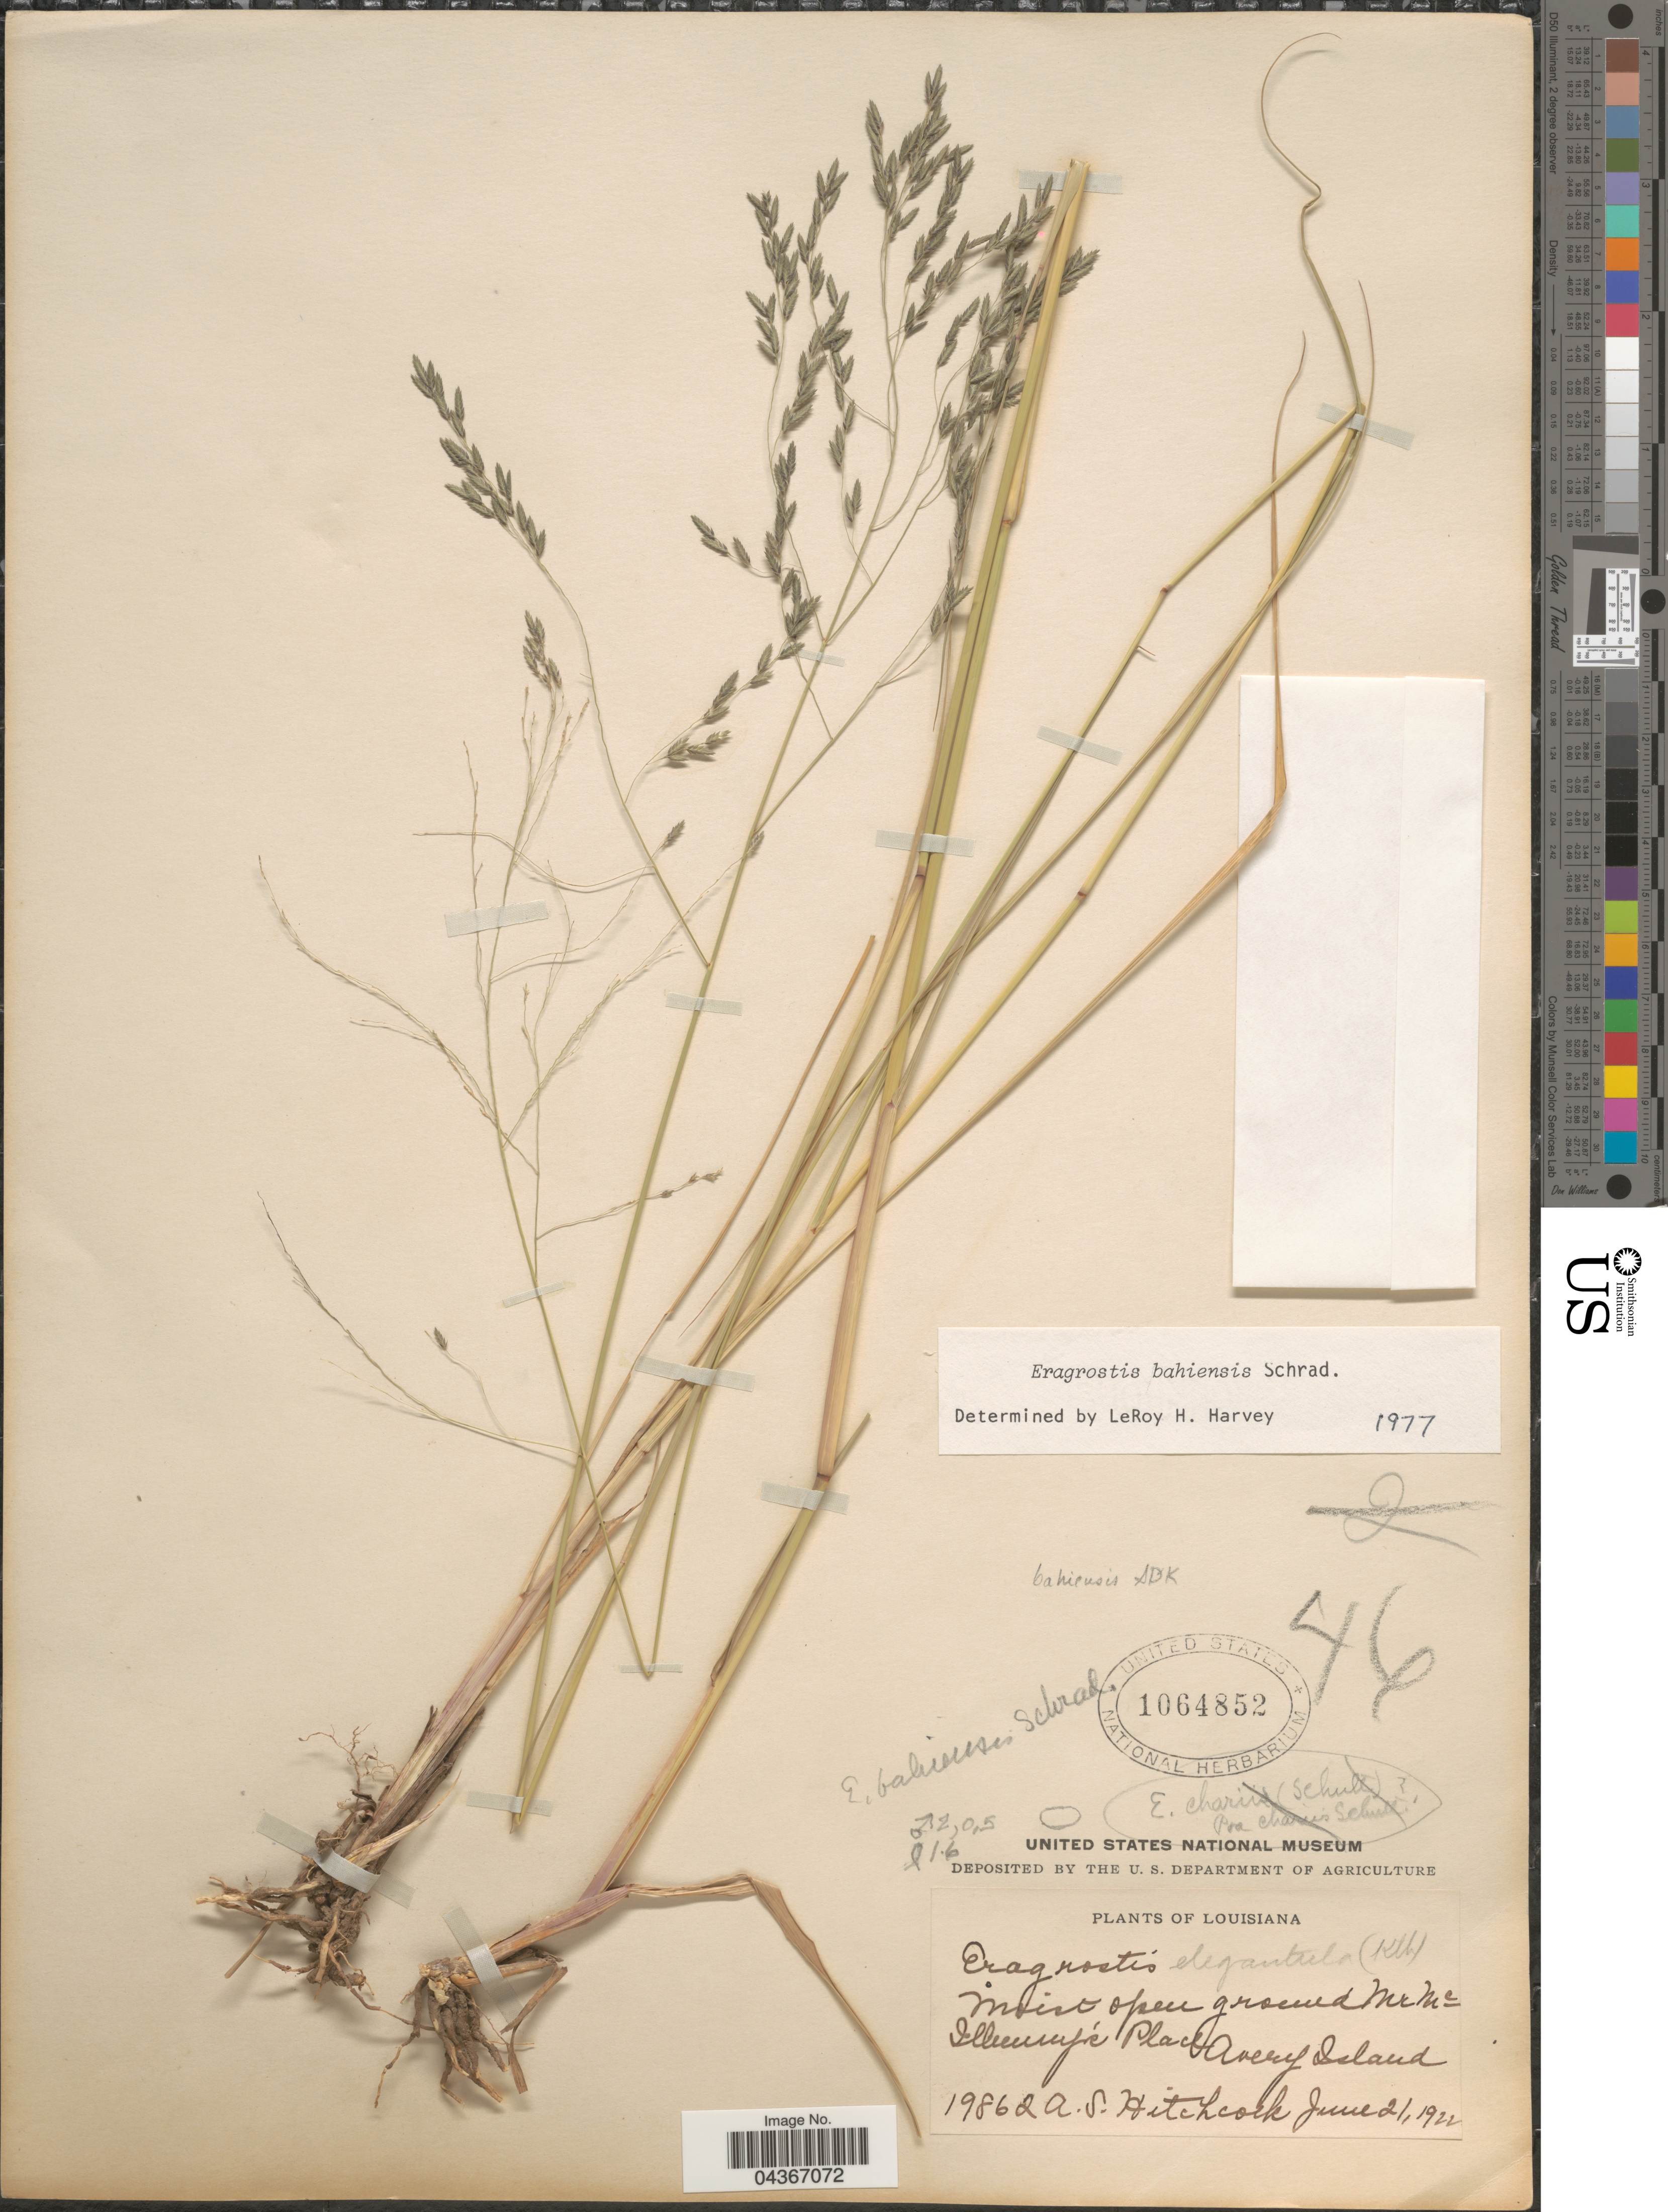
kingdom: Plantae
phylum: Tracheophyta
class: Liliopsida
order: Poales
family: Poaceae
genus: Eragrostis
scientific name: Eragrostis bahiensis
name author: Schrad. ex Schult.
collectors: A. S. Hitchcock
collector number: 19862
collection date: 1922-06-21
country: United States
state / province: Louisiana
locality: Moist open ground Mr Mc McIlhenny's Place Avery Island.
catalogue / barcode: US 1064852